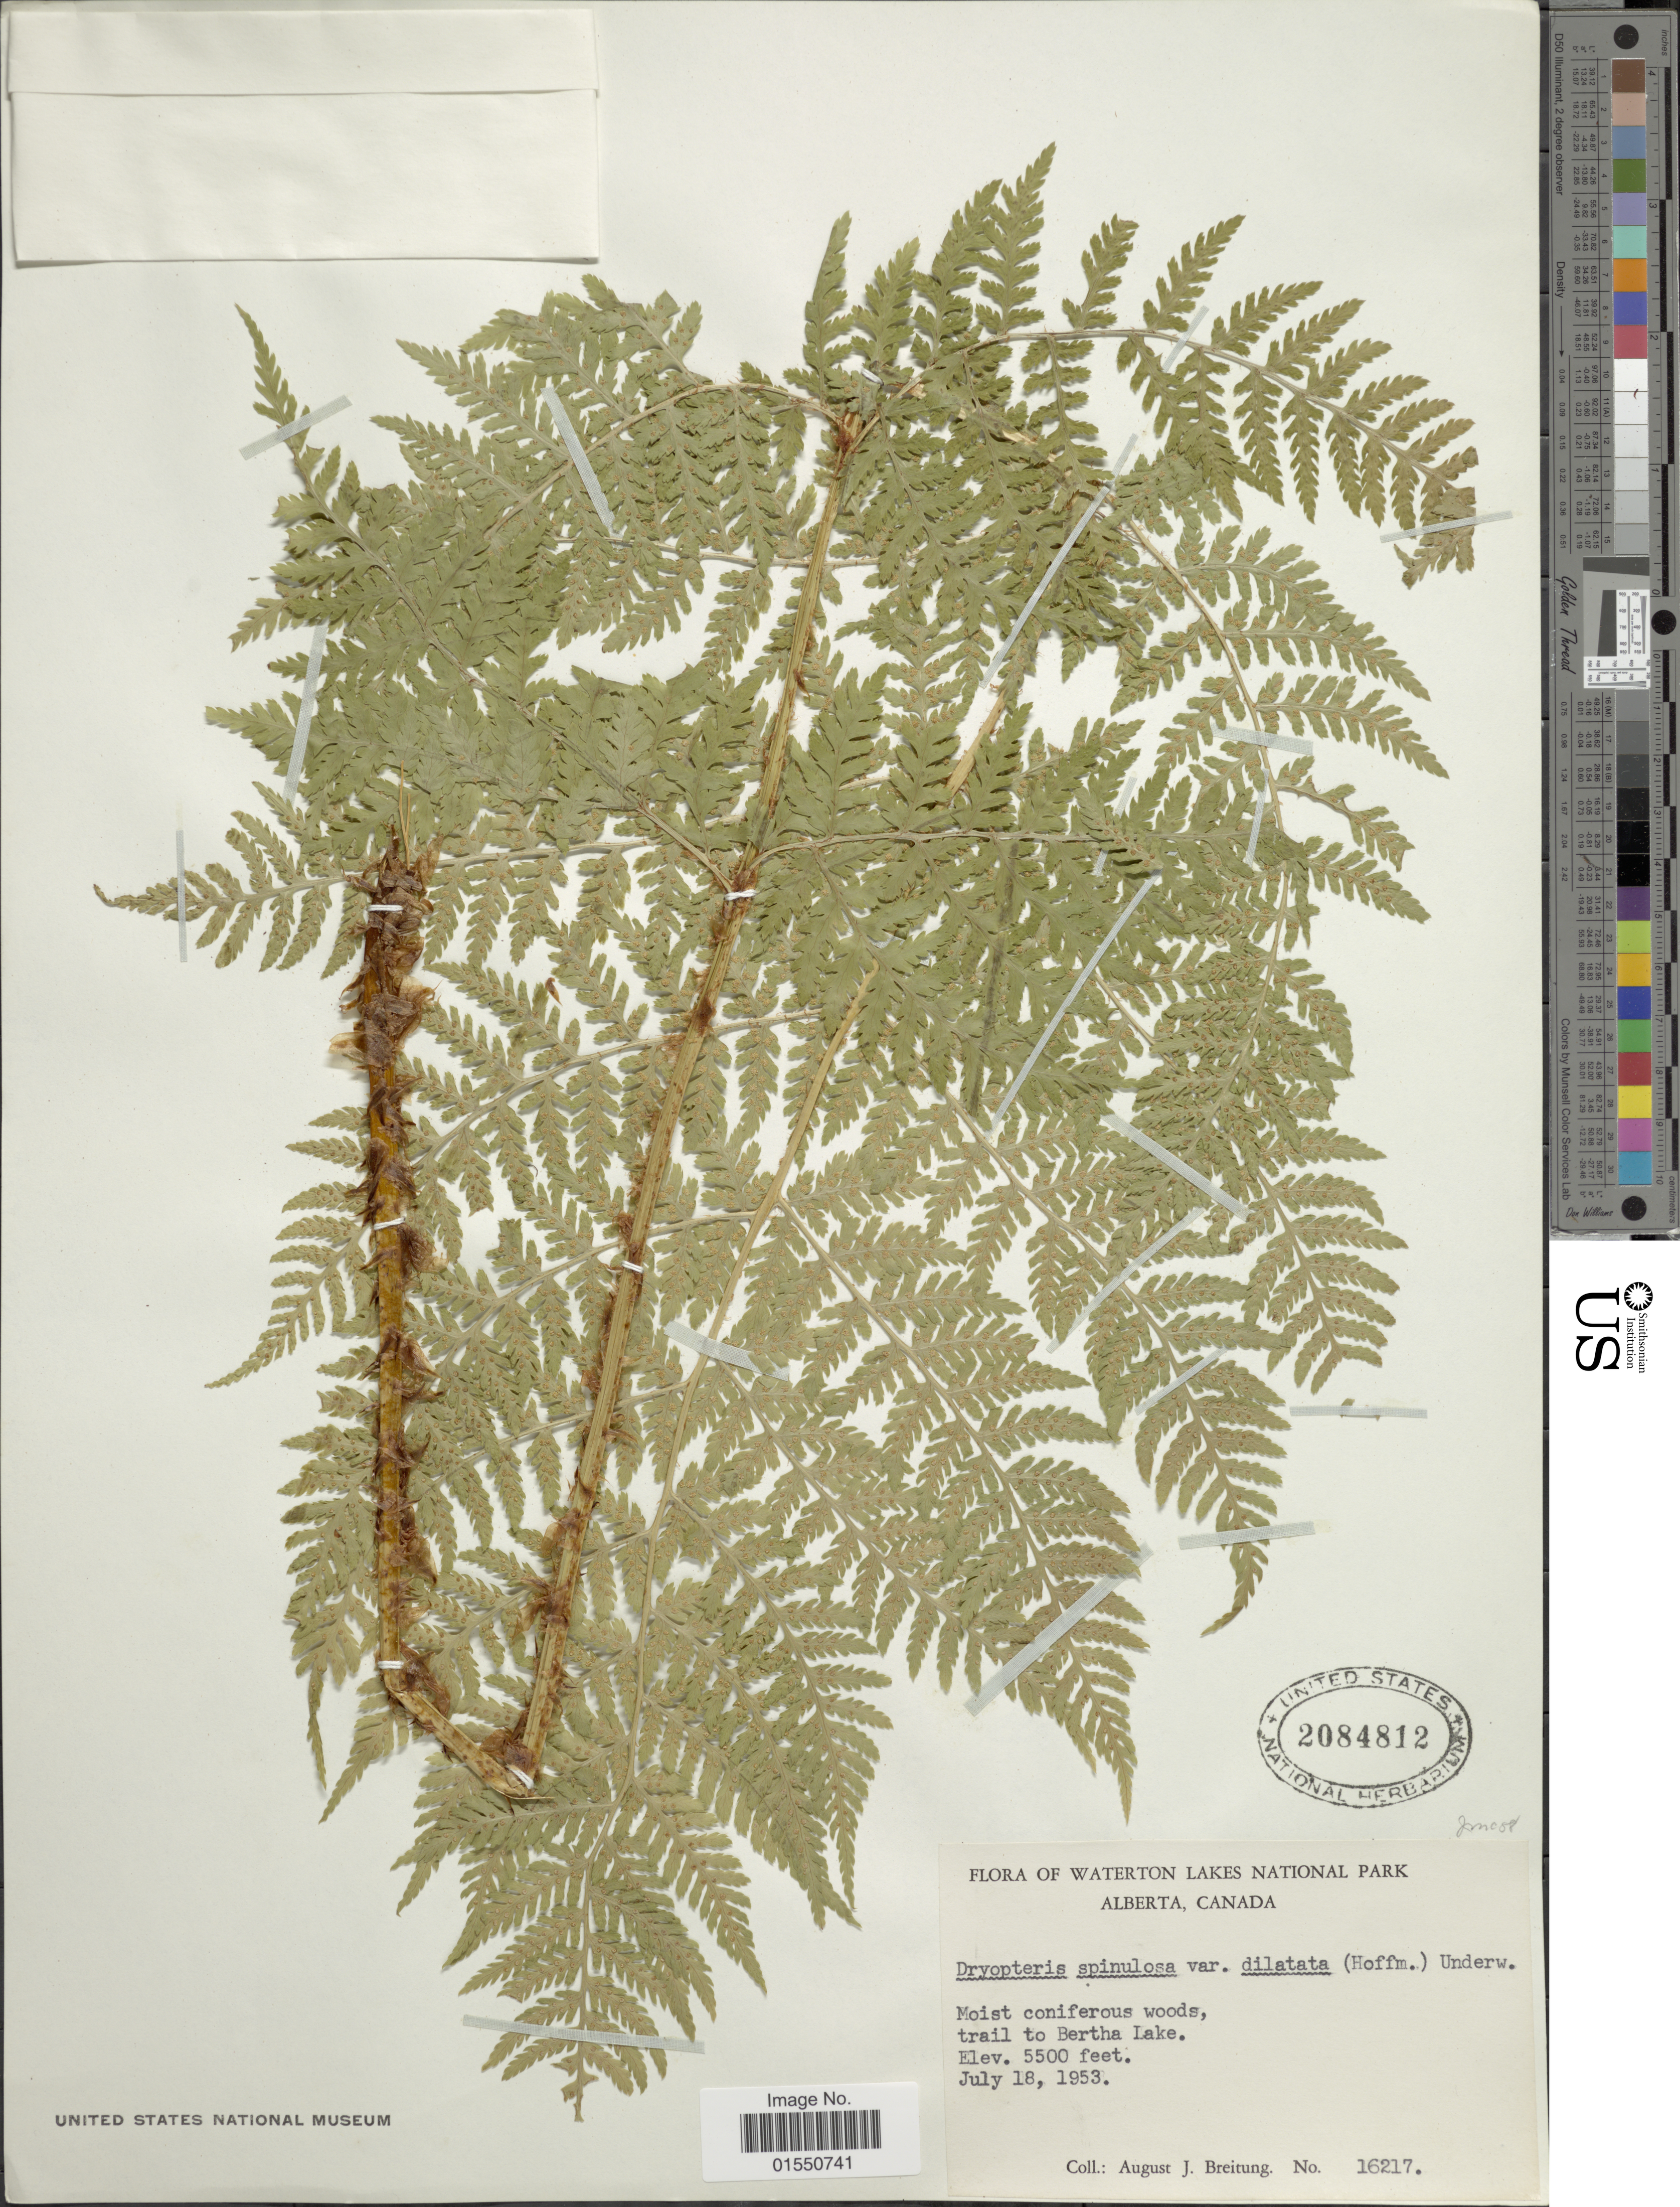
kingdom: Plantae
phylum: Tracheophyta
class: Polypodiopsida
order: Polypodiales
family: Dryopteridaceae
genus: Dryopteris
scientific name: Dryopteris expansa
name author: (C. Presl) Fraser-Jenk. & Jermy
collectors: A. Breitung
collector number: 16217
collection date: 1953-07-18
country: Canada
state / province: Alberta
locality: Waterton Lakes National Park, Moist coniferous woods, trail to Bertha Lake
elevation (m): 1676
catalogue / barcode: US 2084812